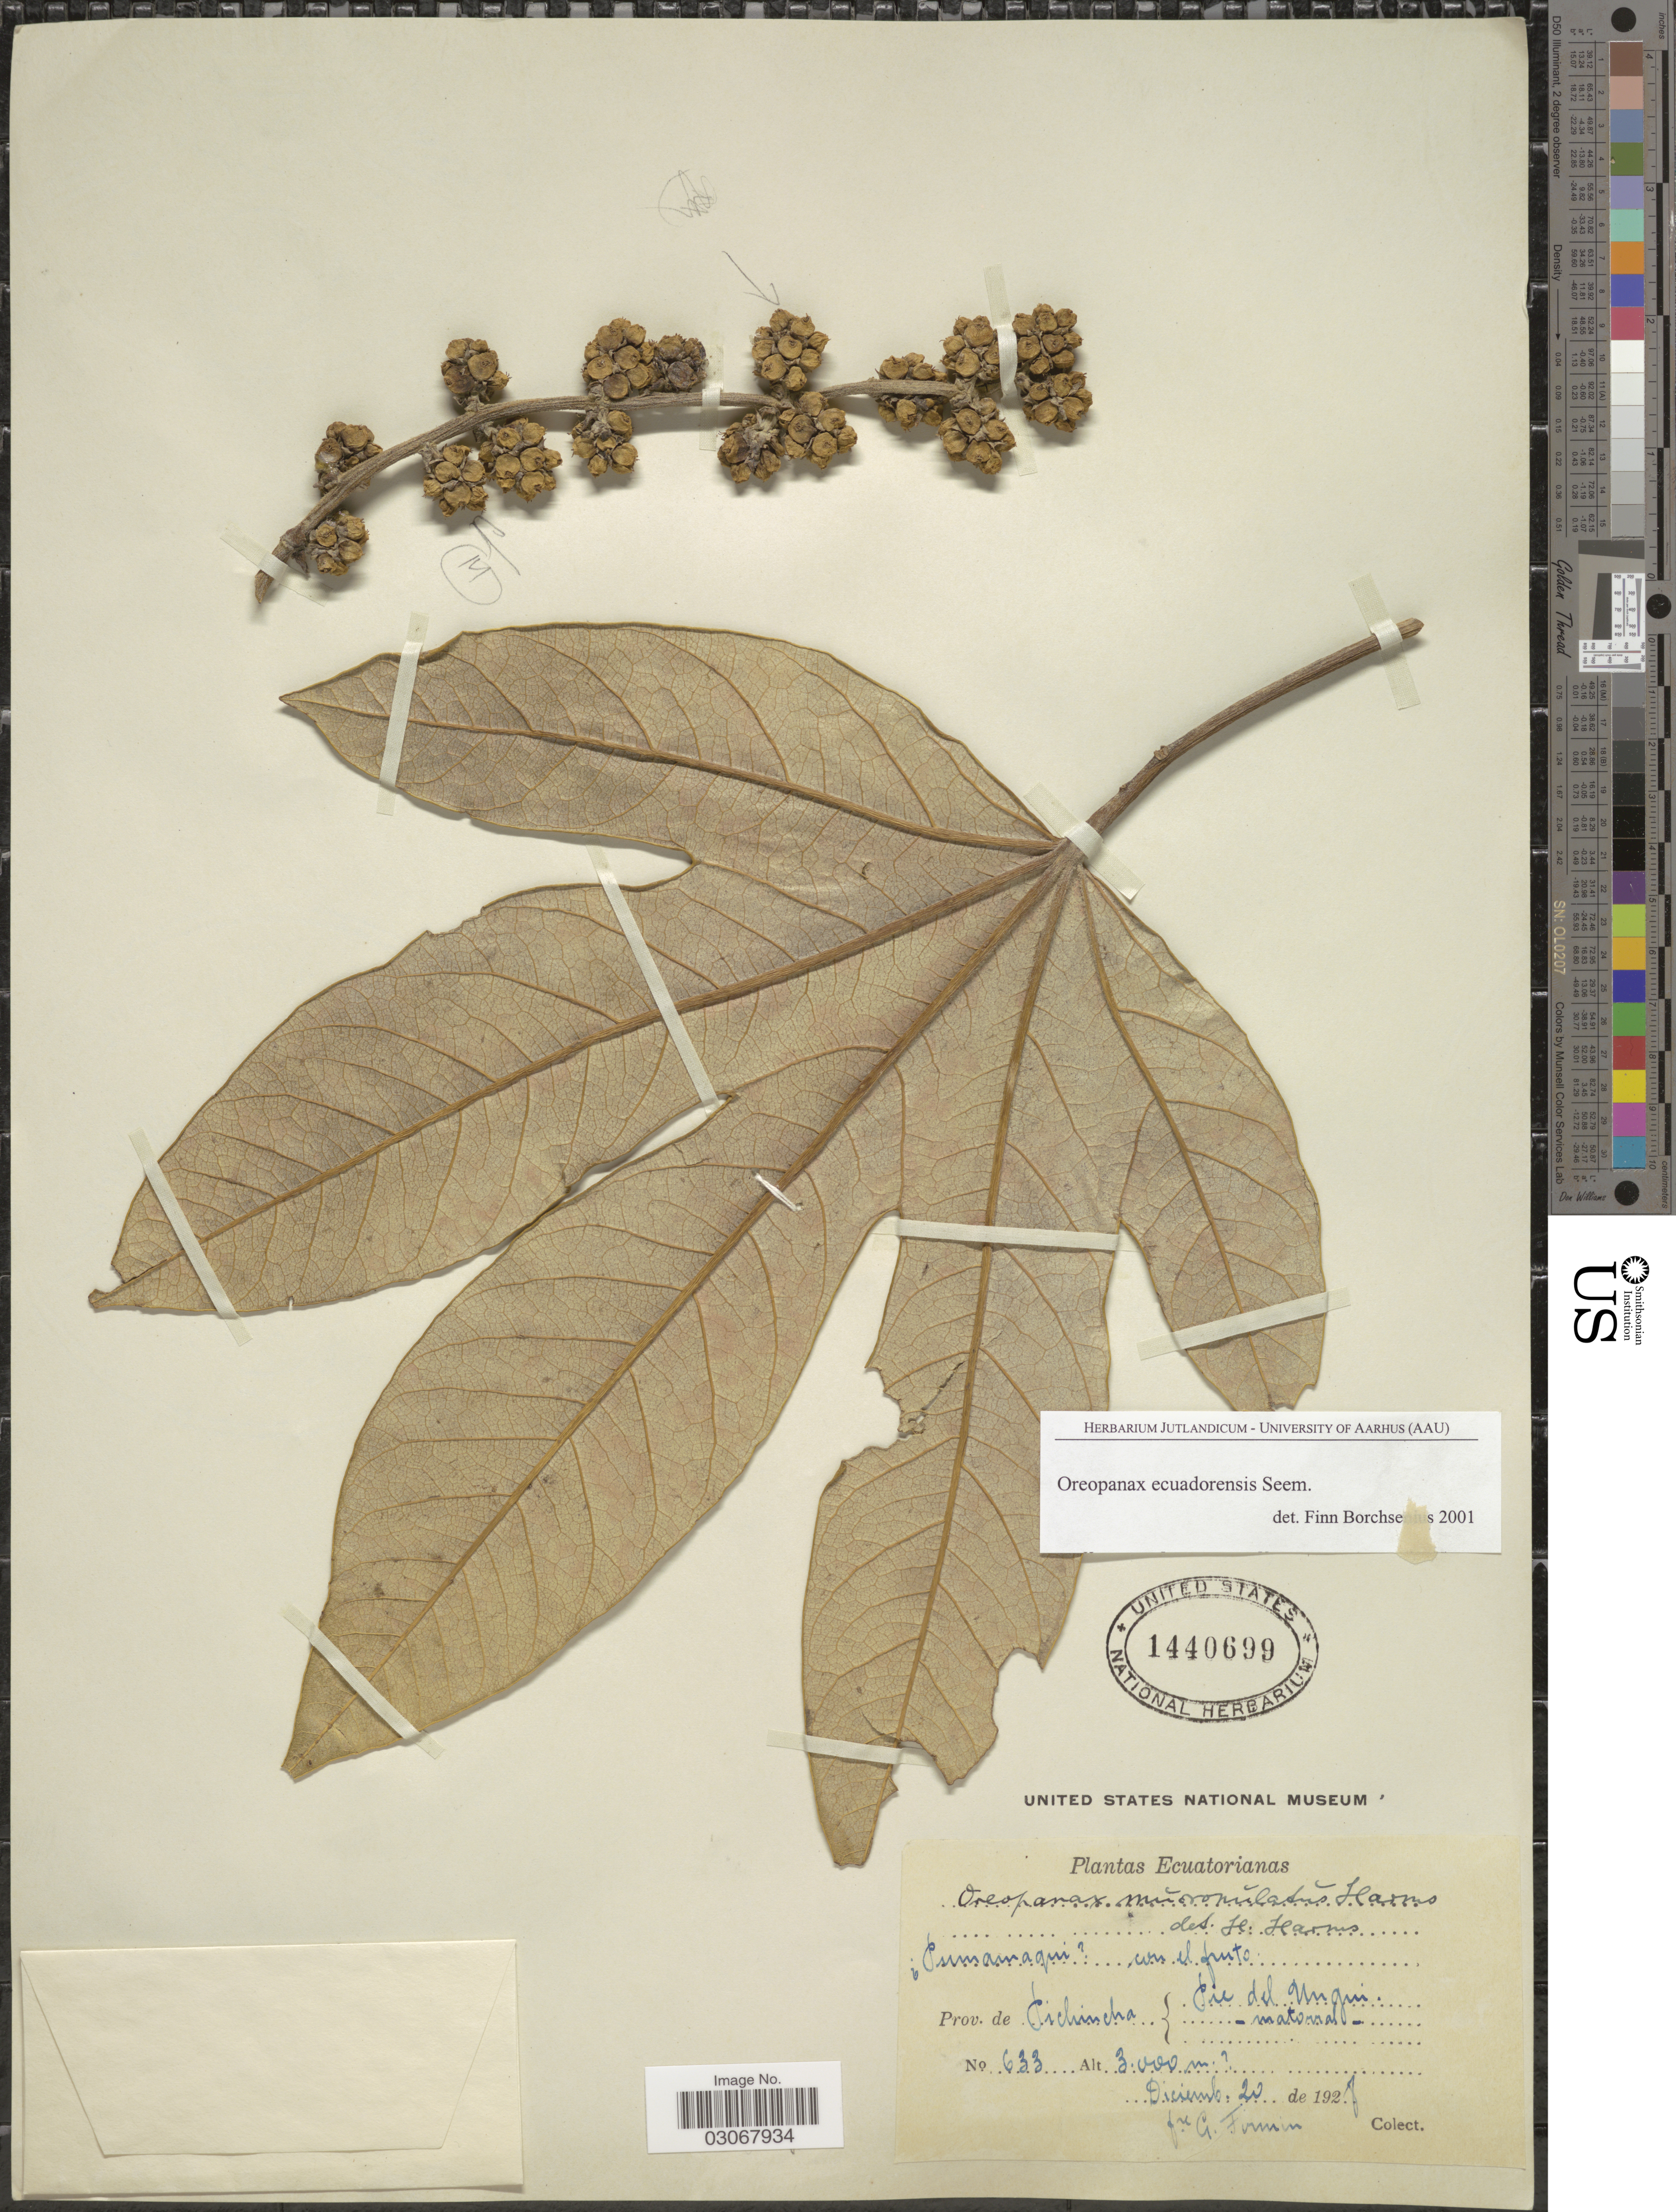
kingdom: Plantae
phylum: Tracheophyta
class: Magnoliopsida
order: Apiales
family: Araliaceae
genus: Oreopanax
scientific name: Oreopanax ecuadoriensis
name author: Seem.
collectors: F. Firmin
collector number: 633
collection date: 1928-12-20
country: Ecuador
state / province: Pichincha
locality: Pic del Ungui.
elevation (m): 3000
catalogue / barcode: US 1440699